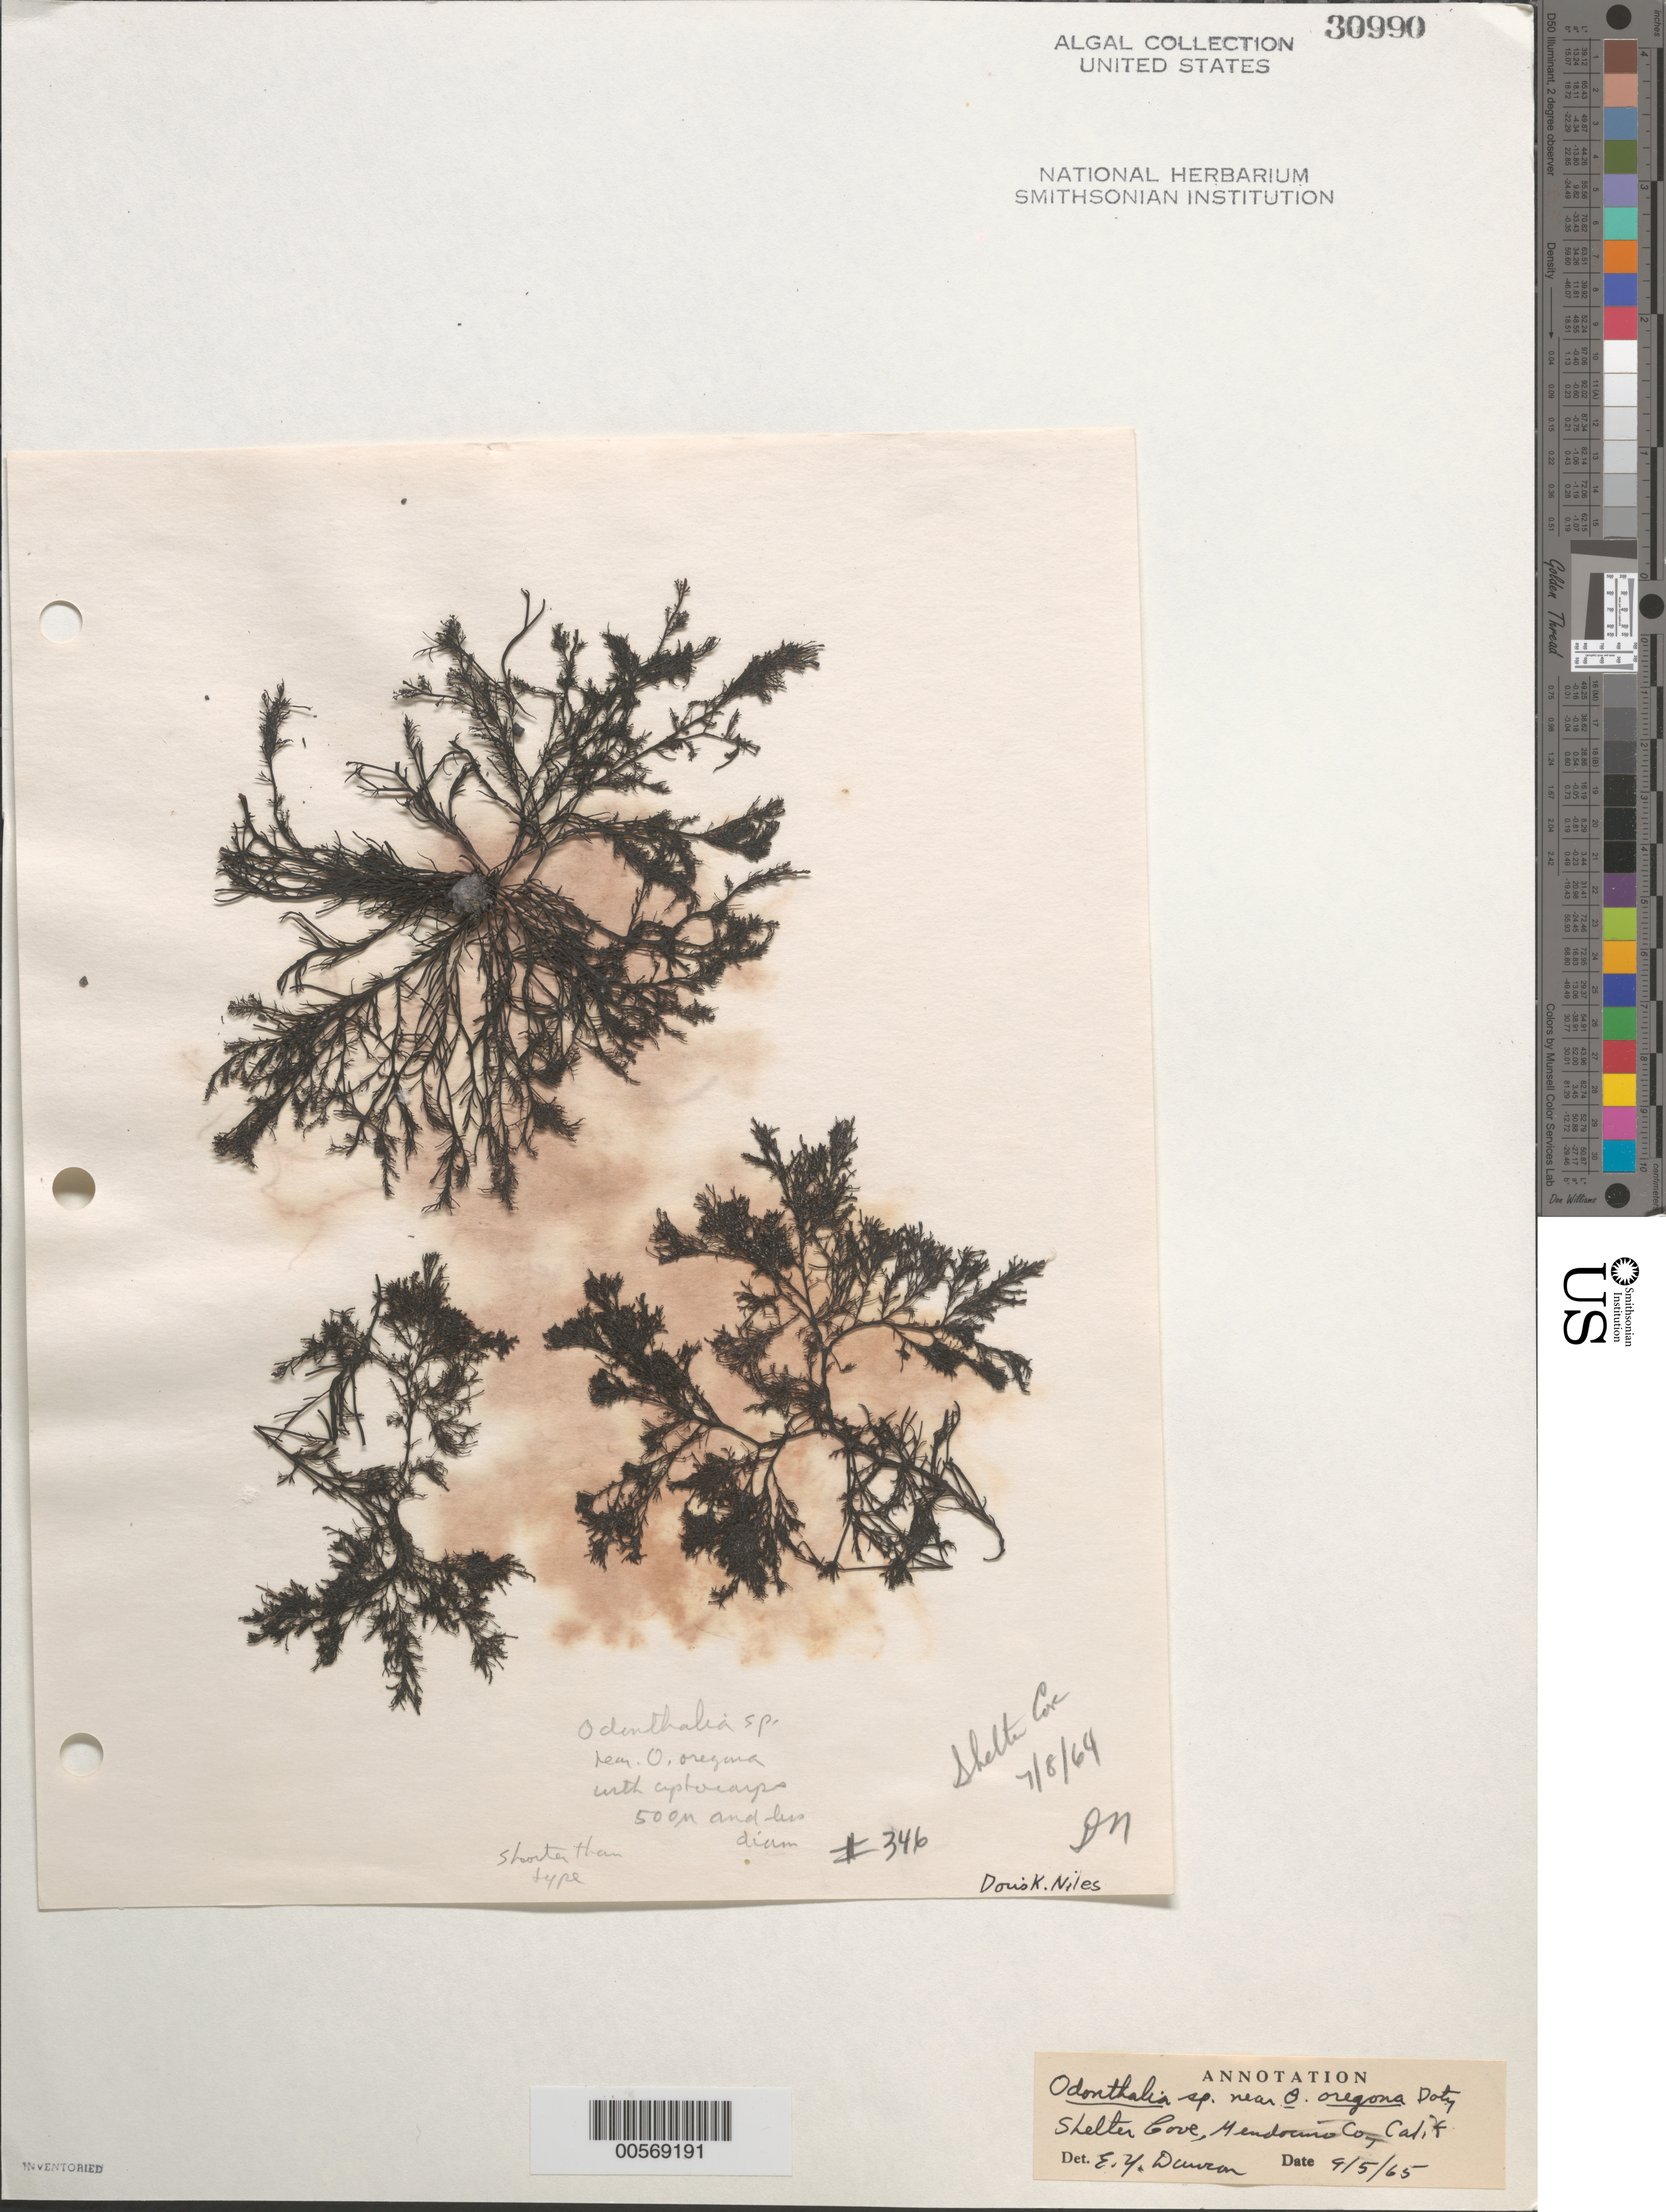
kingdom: Plantae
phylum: Rhodophyta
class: Florideophyceae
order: Ceramiales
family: Rhodomelaceae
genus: Odonthalia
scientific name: Odonthalia sp.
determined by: Dawson, E. Y.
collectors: D. Niles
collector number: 346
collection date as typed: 08 Jul 1964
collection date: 1964-07-08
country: United States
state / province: California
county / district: Mendocino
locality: Shelter Cove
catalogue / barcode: US 30990